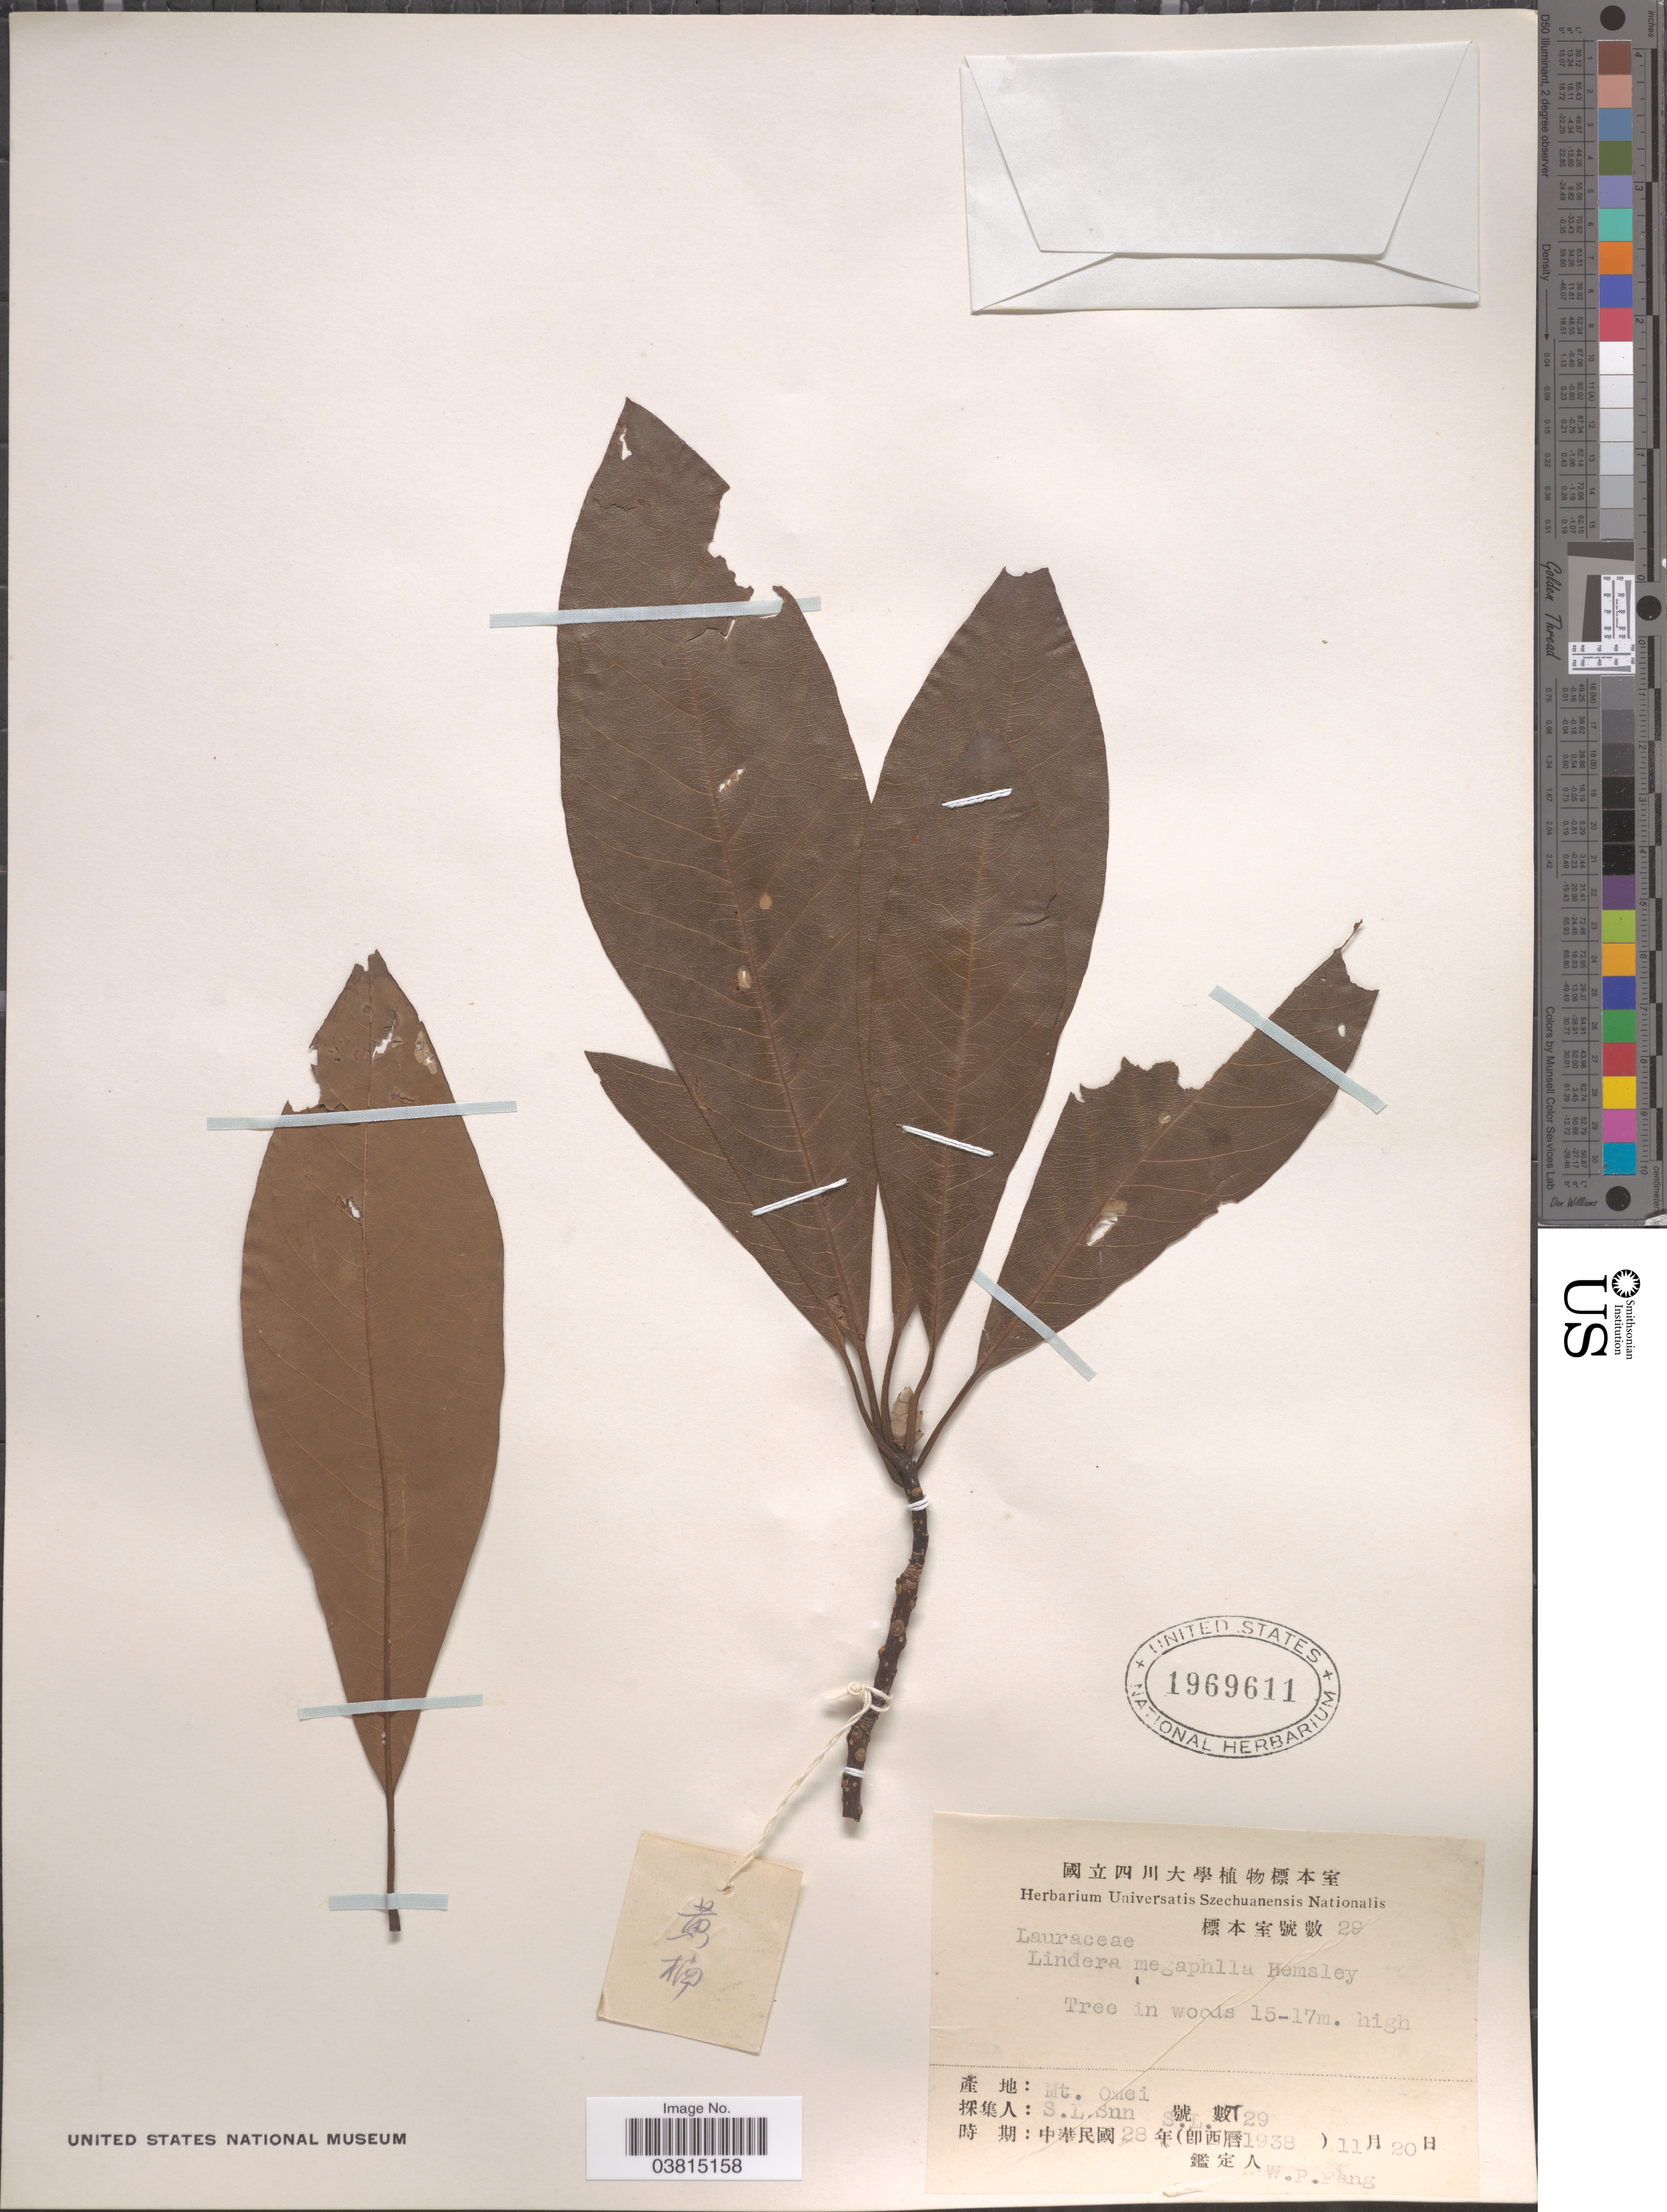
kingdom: Plantae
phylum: Tracheophyta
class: Magnoliopsida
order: Laurales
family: Lauraceae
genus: Lindera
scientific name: Lindera megaphylla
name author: Hemsl.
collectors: S. L. Sun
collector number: S.L. 29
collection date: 1938-11-20/1938-11-28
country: China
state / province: Sichuan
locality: Mt. Omei.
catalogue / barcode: US 1969611